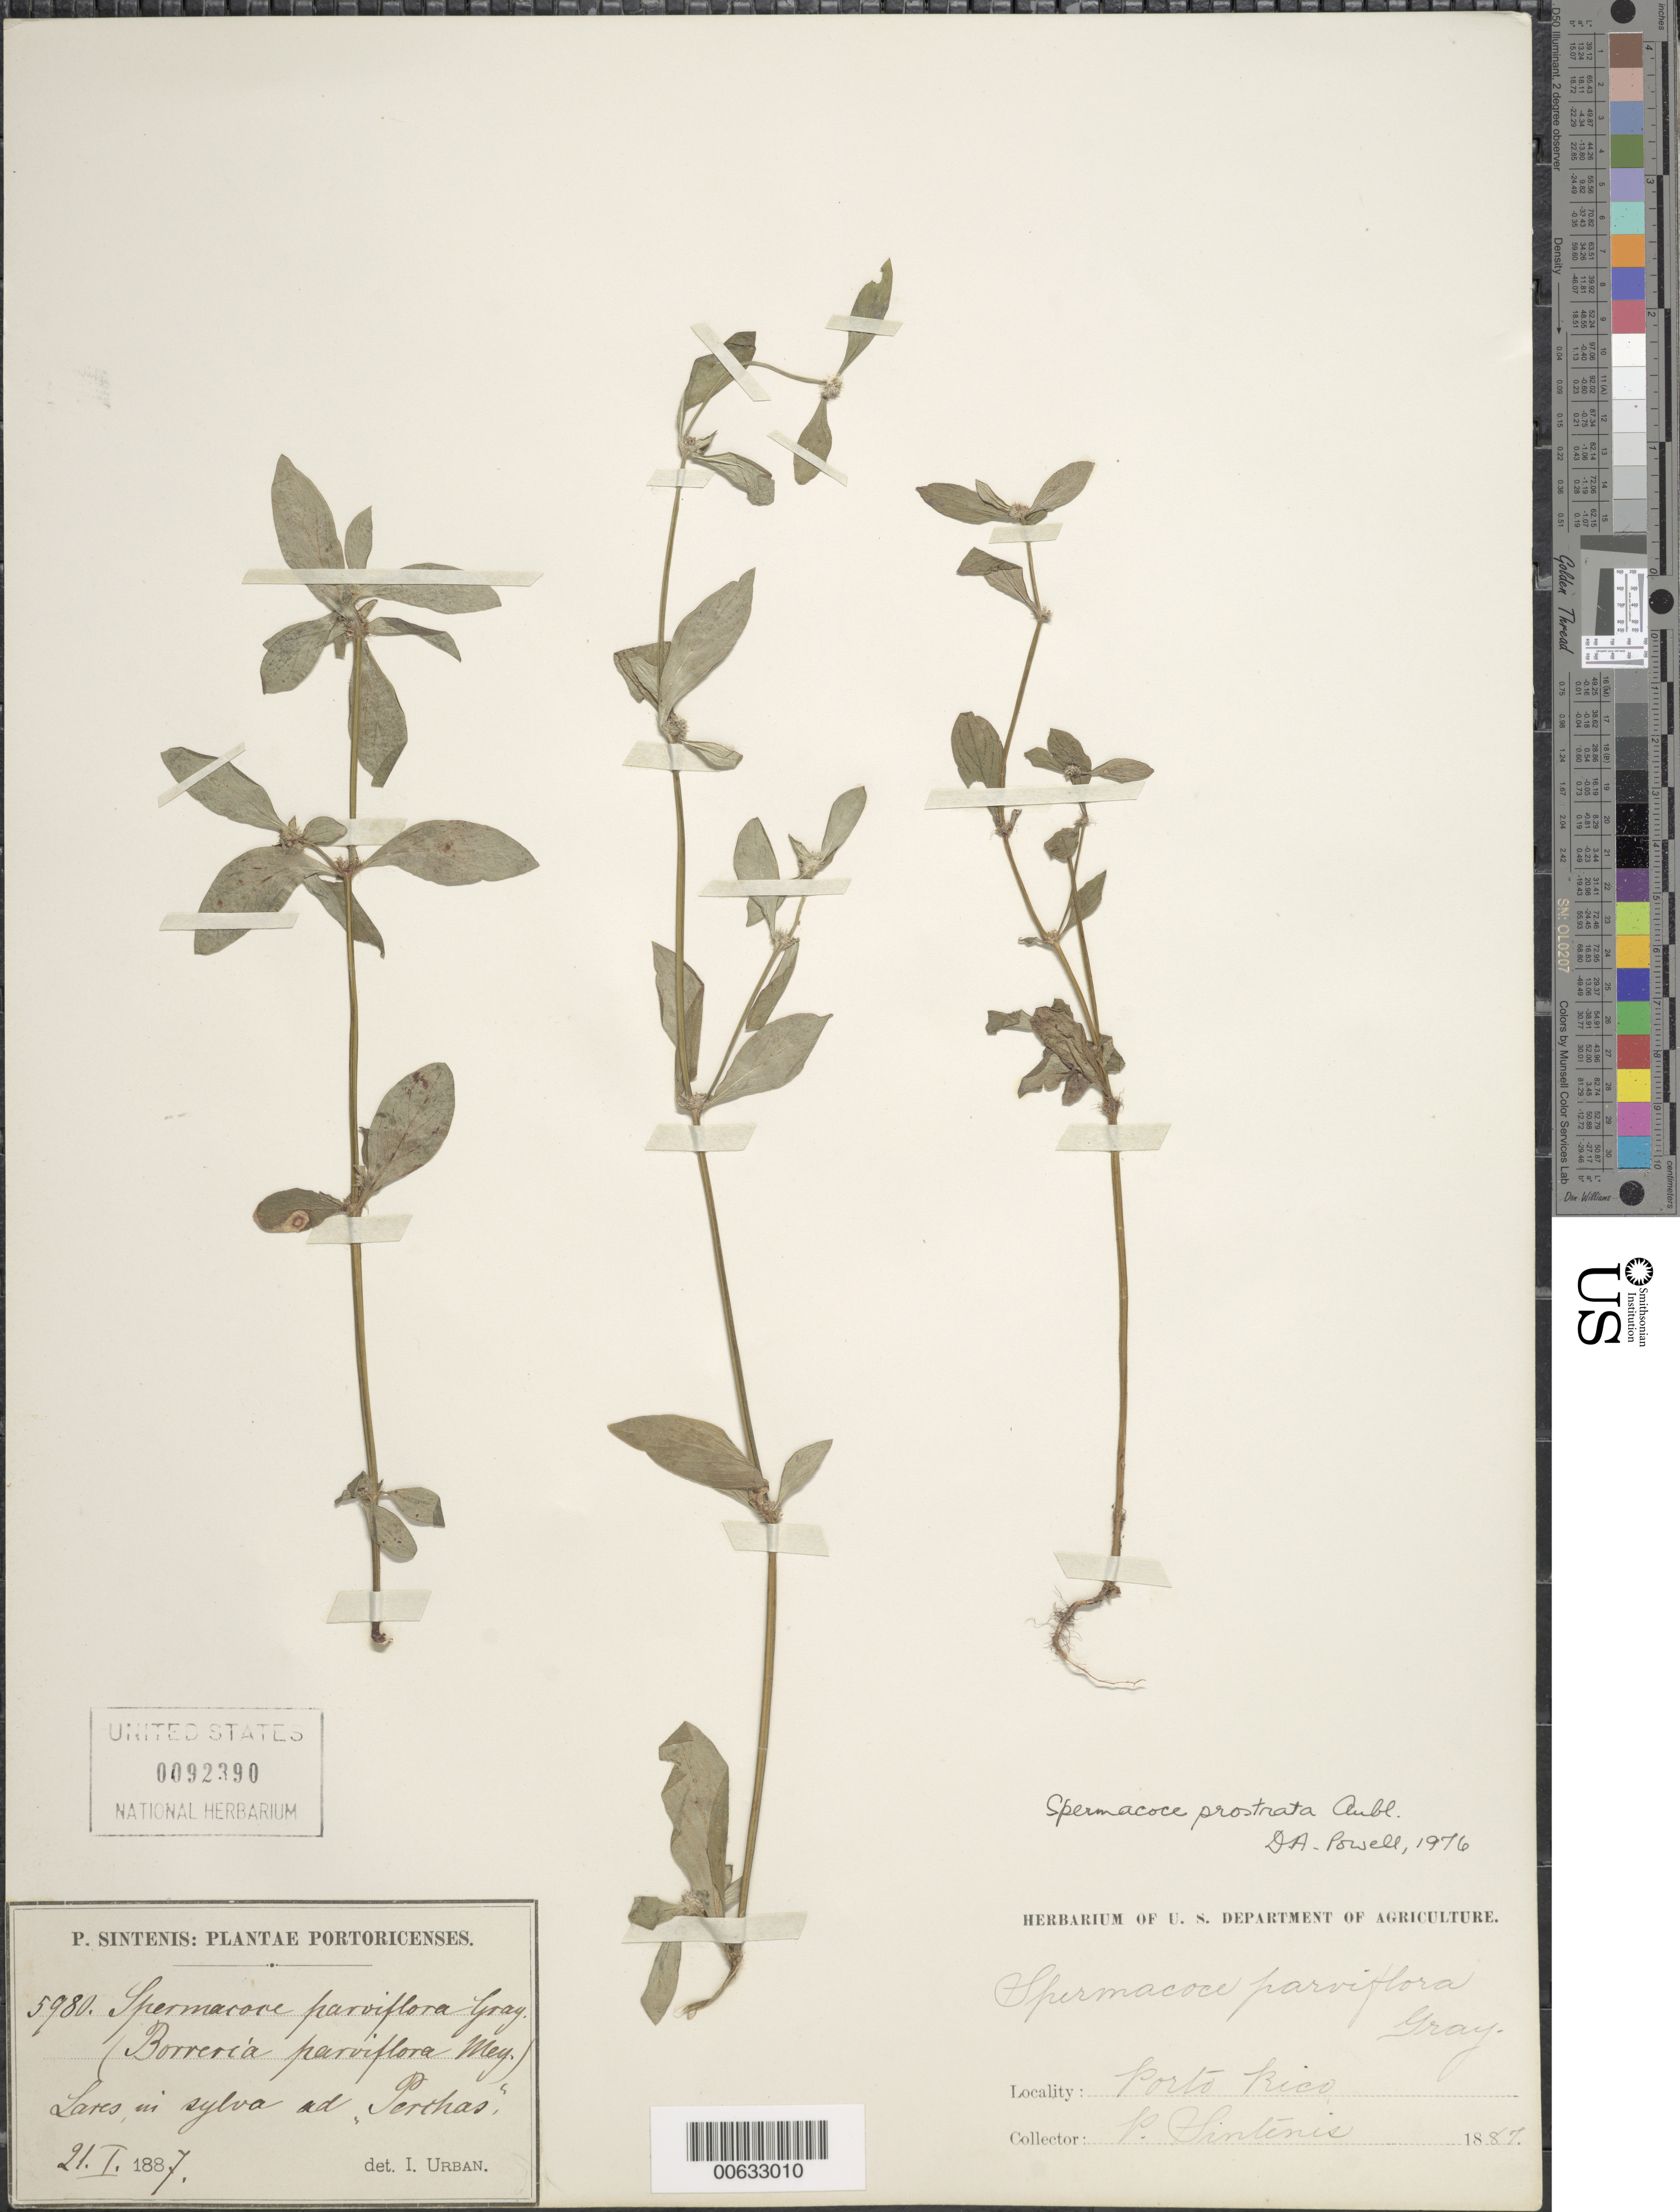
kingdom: Plantae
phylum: Tracheophyta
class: Magnoliopsida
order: Gentianales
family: Rubiaceae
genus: Borreria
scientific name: Borreria ocimoides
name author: (Burm. f.) DC.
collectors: P. Sintenis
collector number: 5980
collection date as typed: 21 Jan 1887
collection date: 1887-01-21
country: Puerto Rico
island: Greater Antilles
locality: Lares, in sylva ad Perthas.